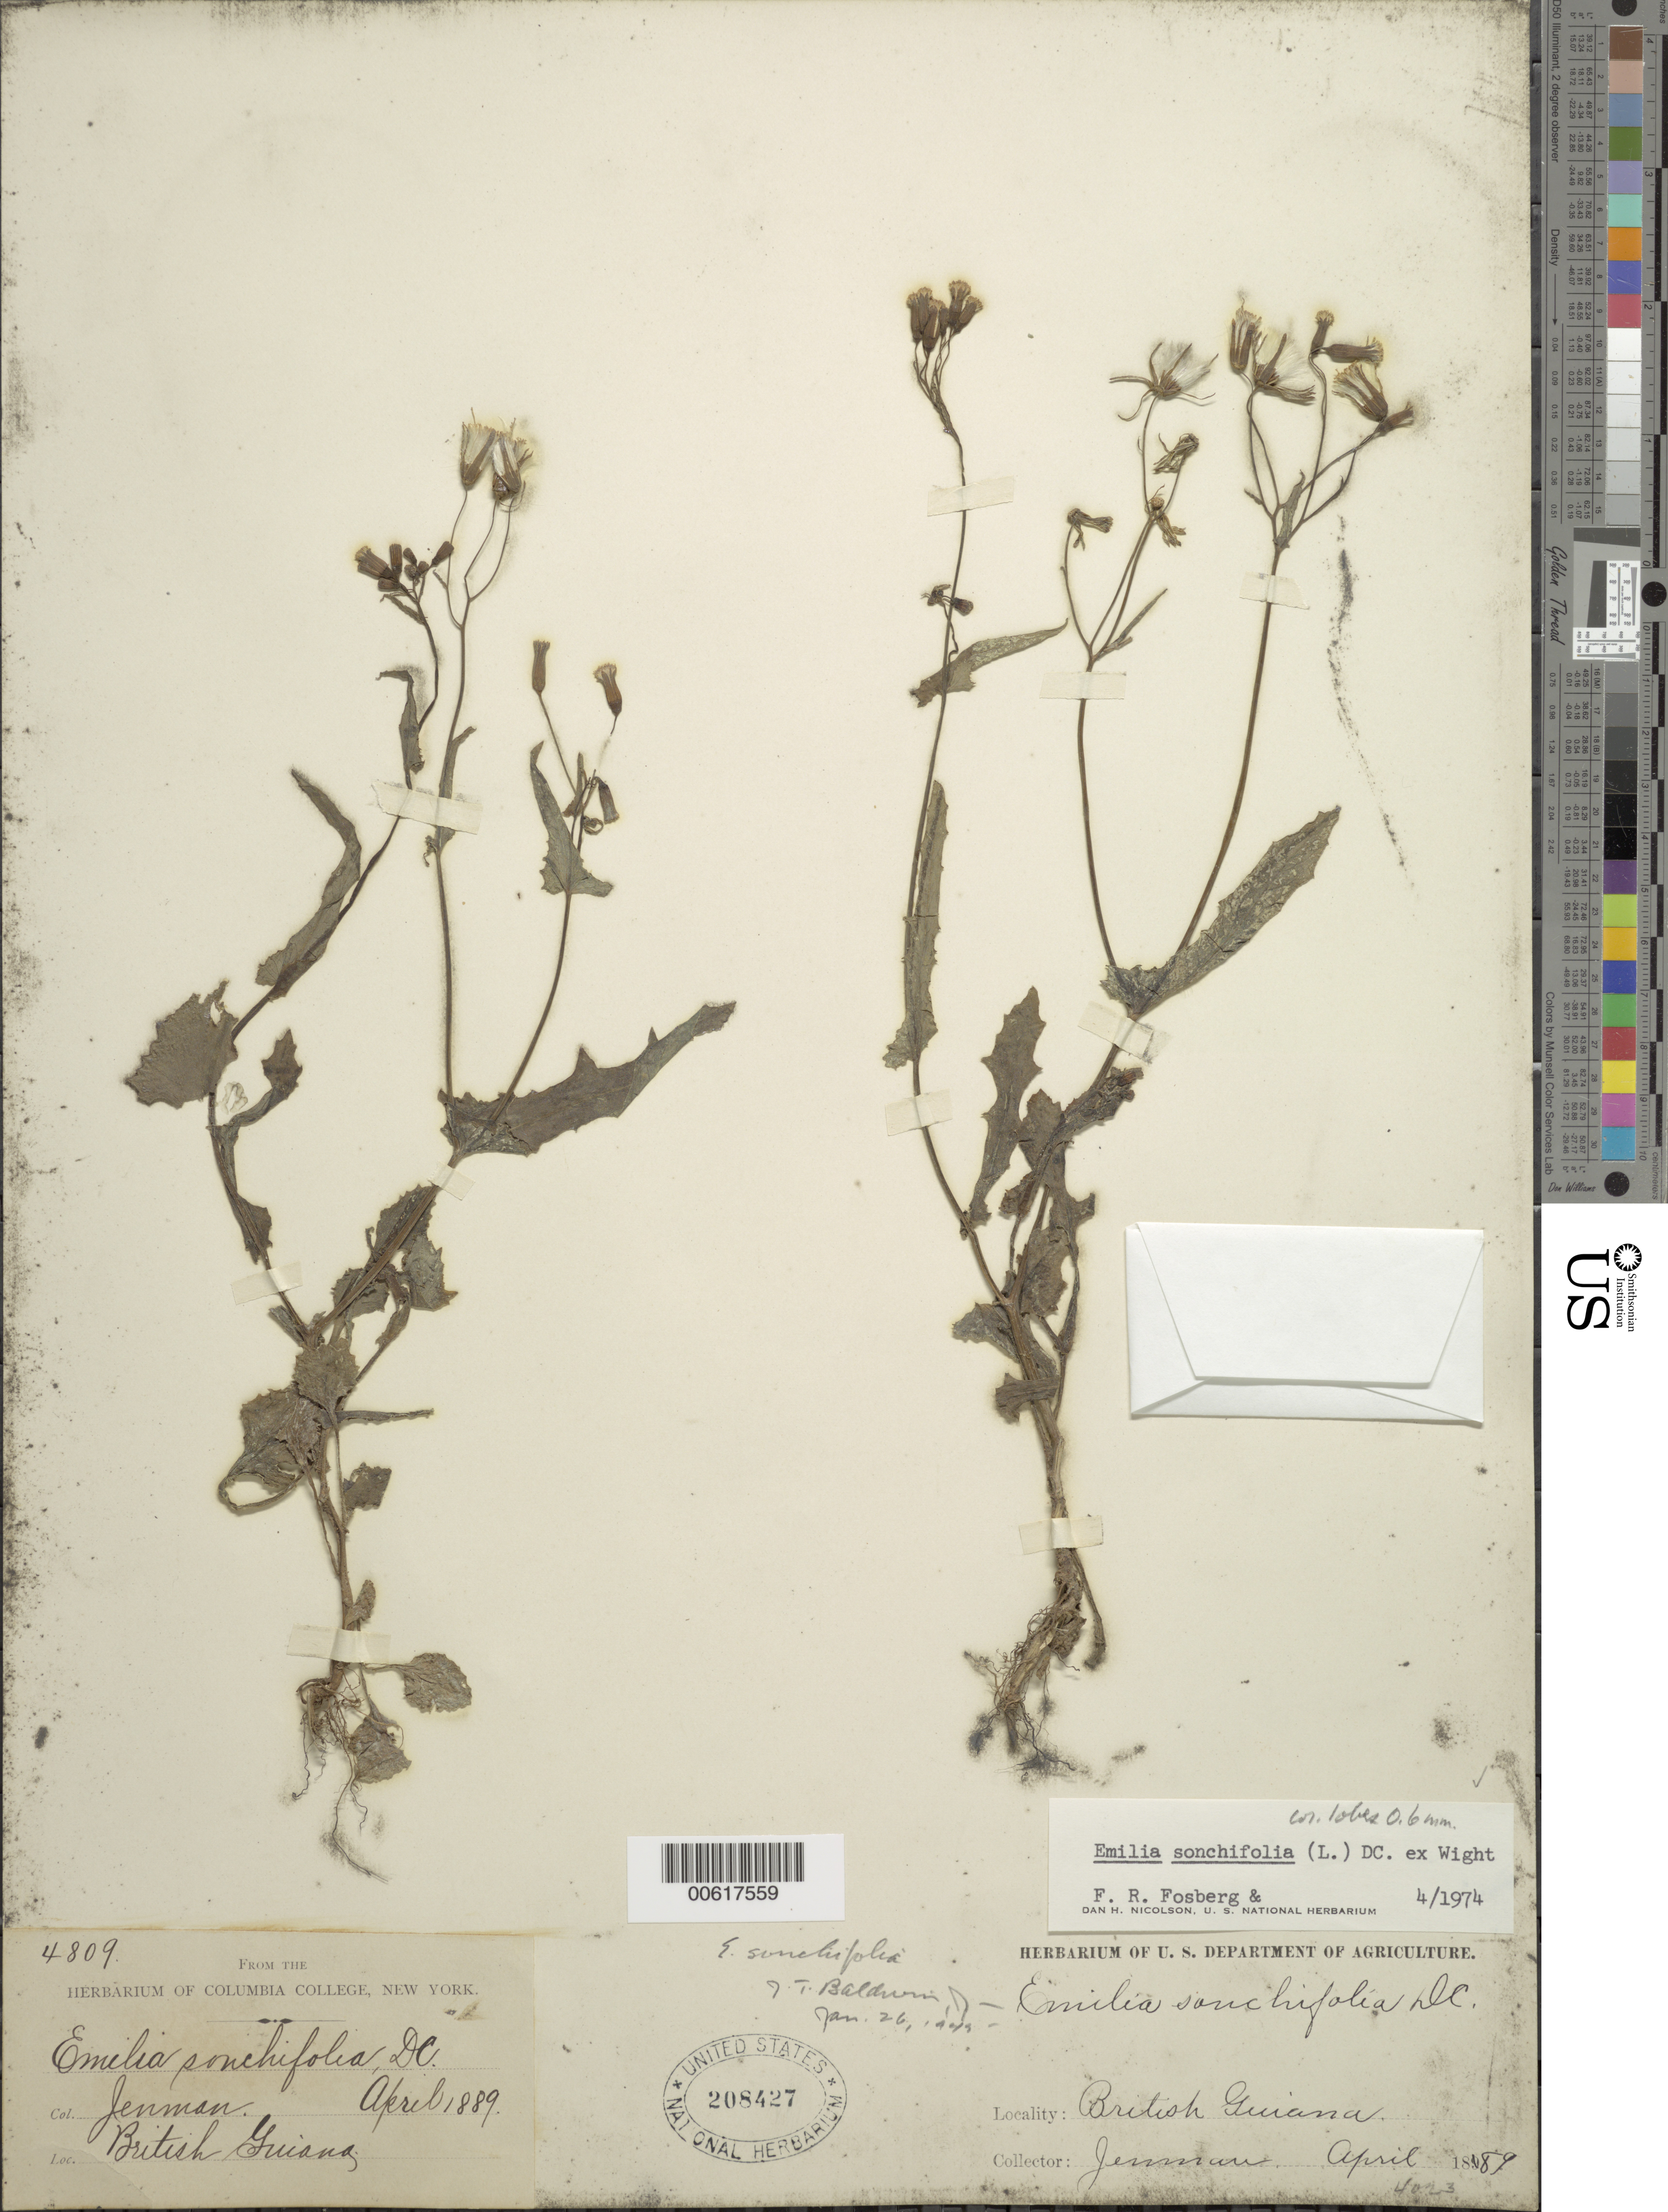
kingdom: Plantae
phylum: Tracheophyta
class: Magnoliopsida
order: Asterales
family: Asteraceae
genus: Emilia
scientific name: Emilia sonchifolia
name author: (L.) DC.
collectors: G. S. Jenman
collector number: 4809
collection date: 1889-04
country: Guyana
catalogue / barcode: US 208427